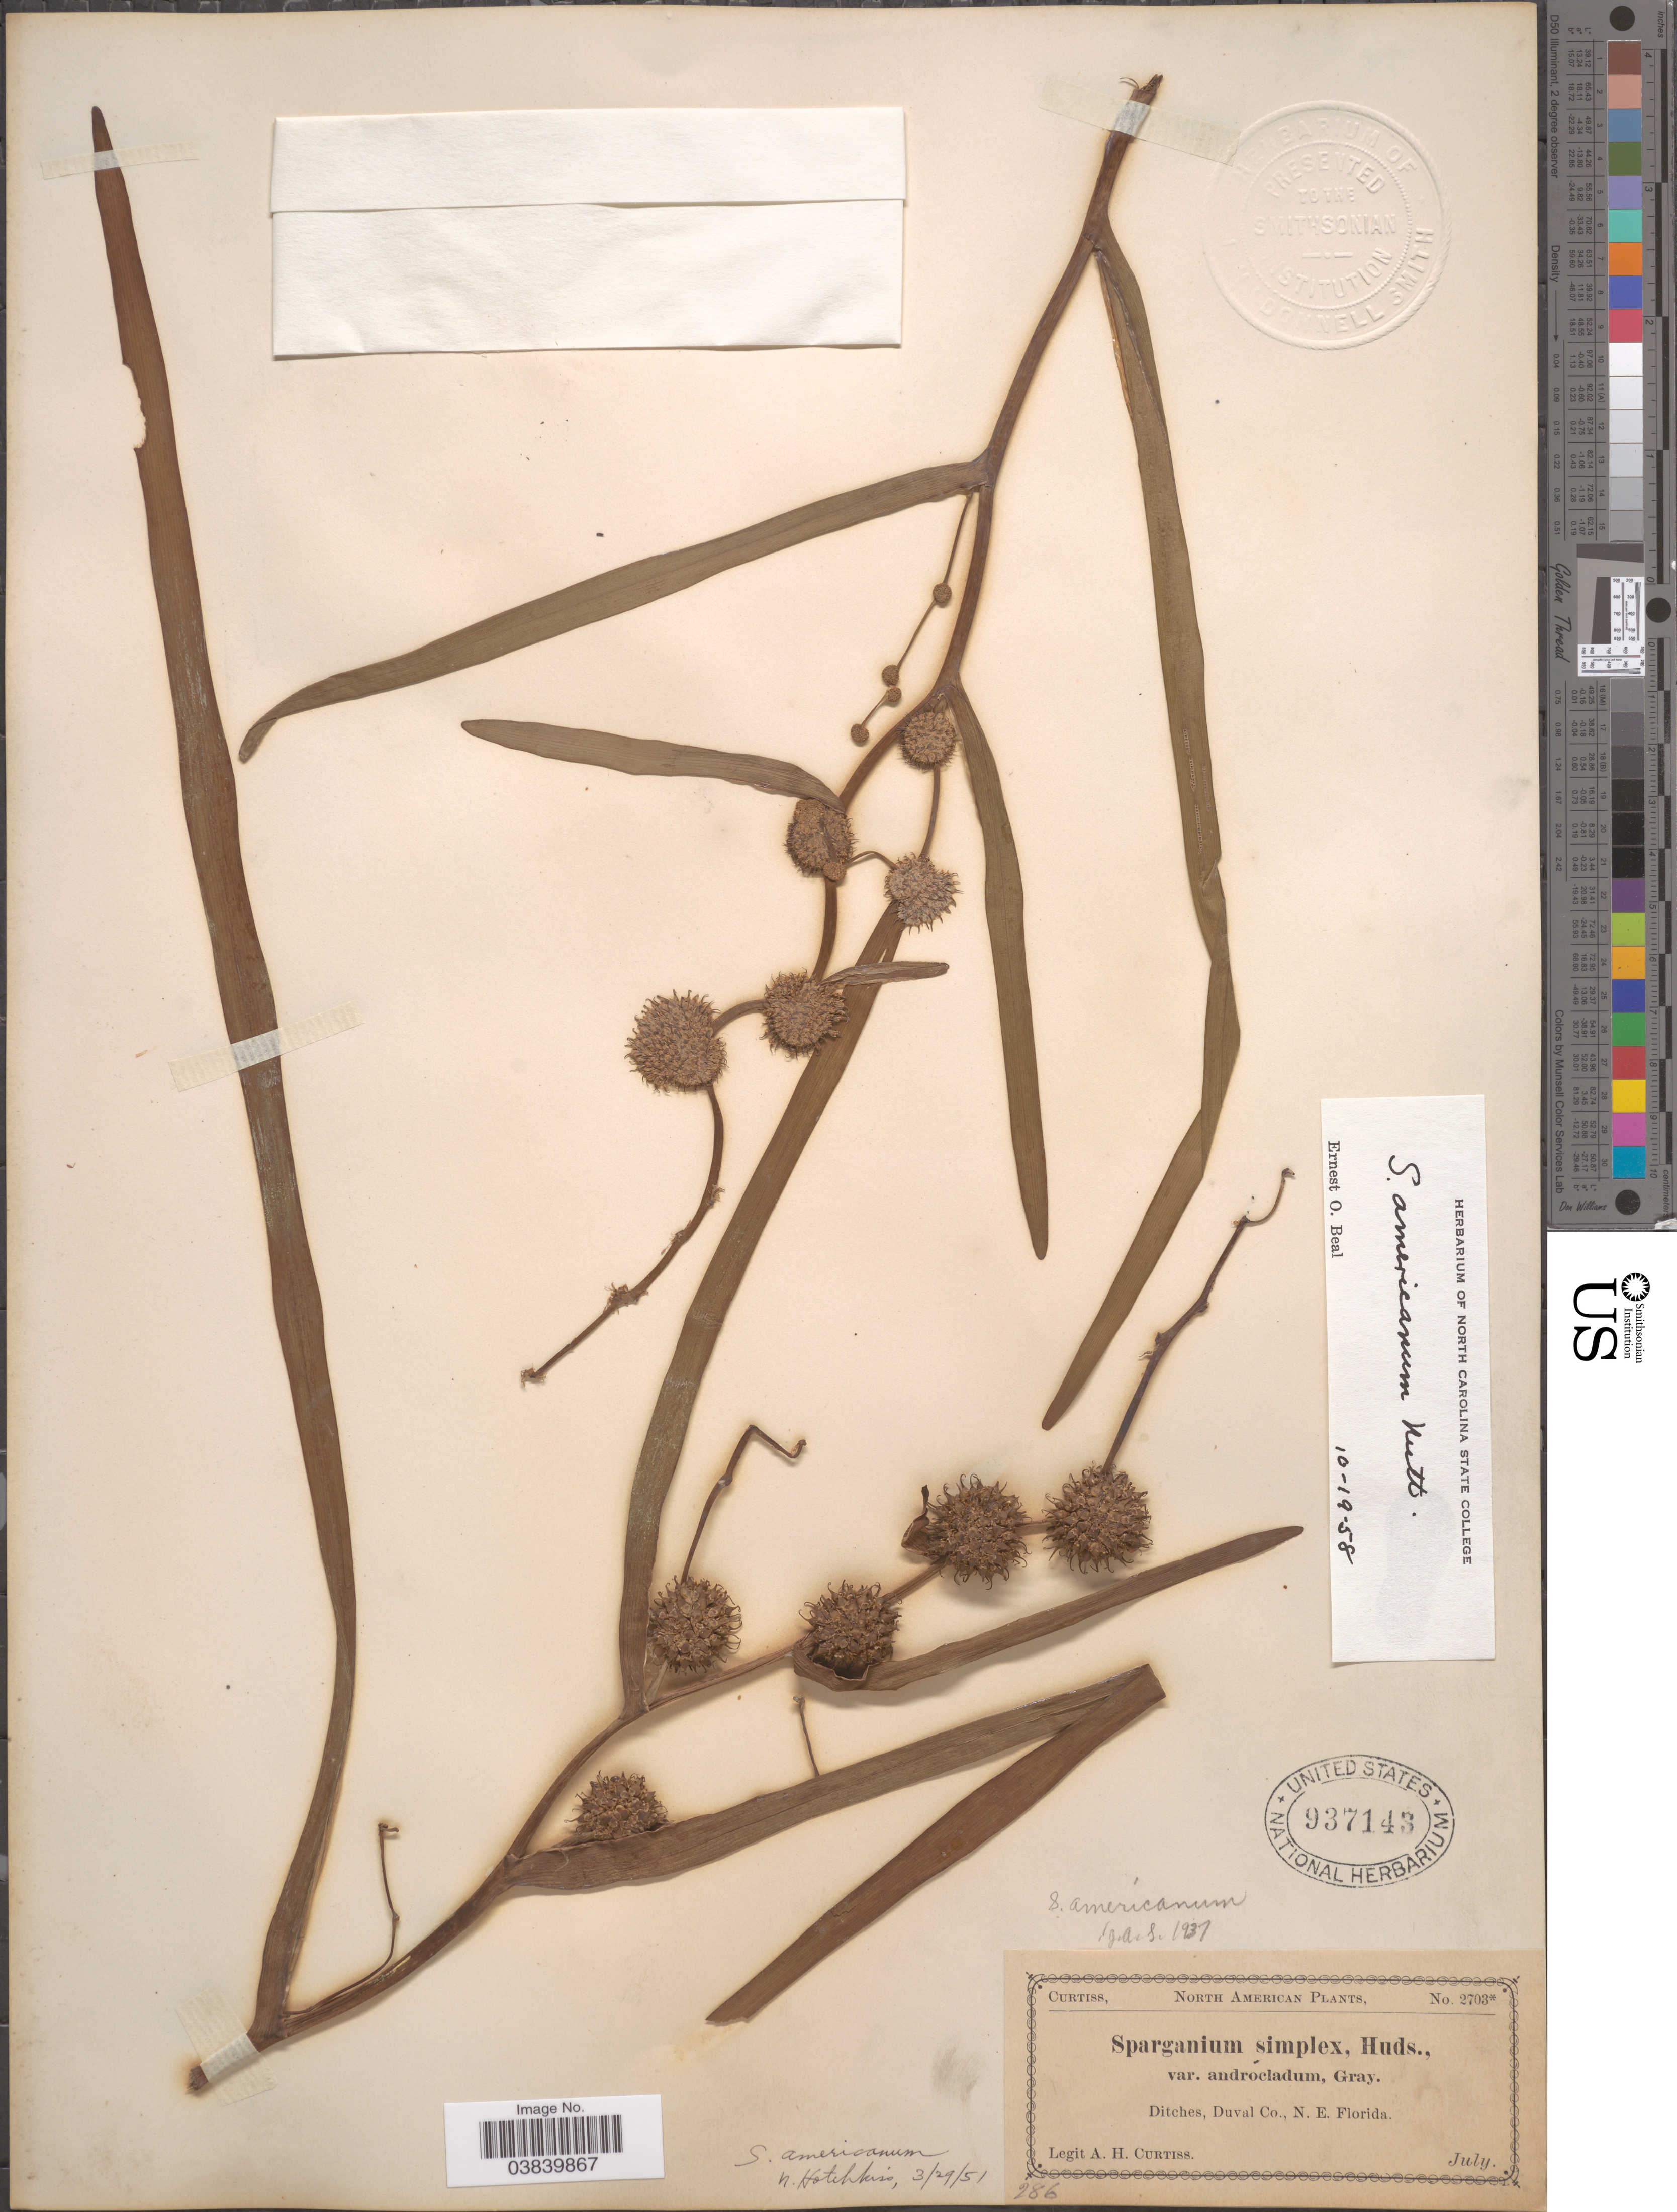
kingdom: Plantae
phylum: Tracheophyta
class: Liliopsida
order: Poales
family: Typhaceae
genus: Sparganium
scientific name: Sparganium americanum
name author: Nutt.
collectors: A. H. Curtiss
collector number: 2703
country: United States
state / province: Florida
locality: Ditches, Duval Co., N.E. Florida.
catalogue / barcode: US 937143